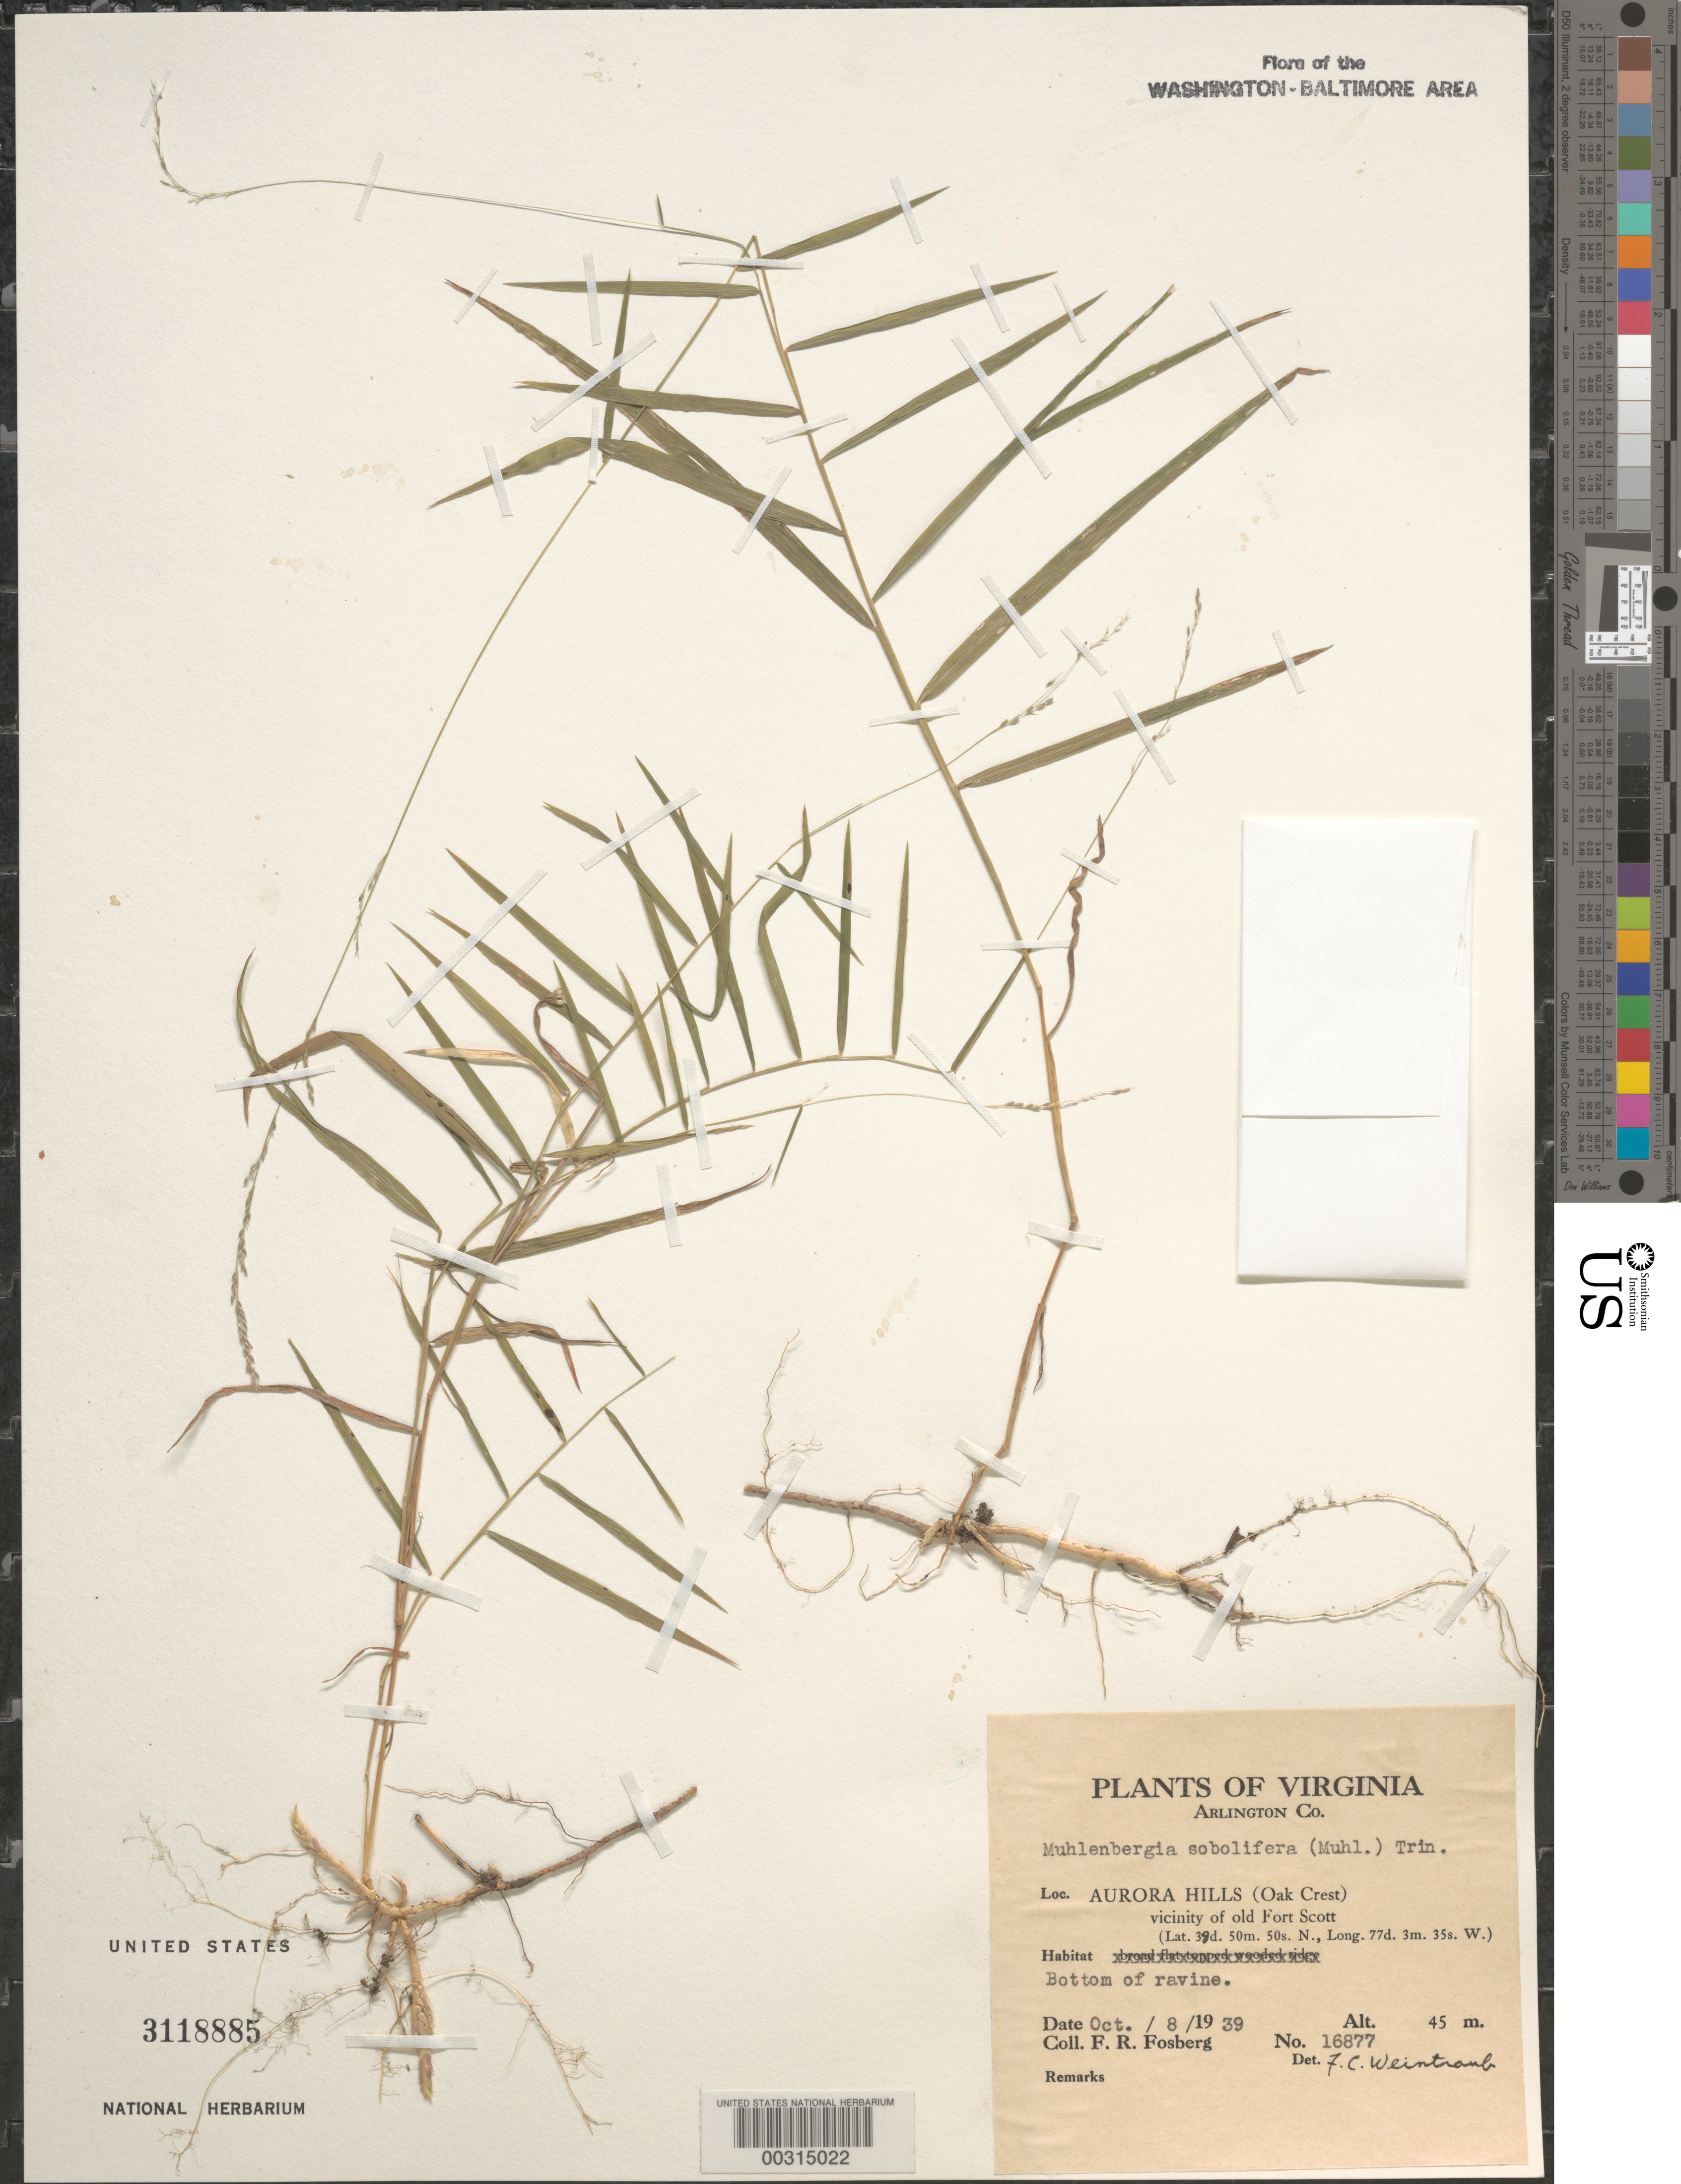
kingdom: Plantae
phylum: Tracheophyta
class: Liliopsida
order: Poales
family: Poaceae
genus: Muhlenbergia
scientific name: Muhlenbergia sobolifera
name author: (Muhl. ex Willd.) Trin.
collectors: F. R. Fosberg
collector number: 16877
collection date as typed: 08 Oct 1939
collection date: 1939-10-08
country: United States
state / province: Virginia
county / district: Arlington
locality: Aurora Hills, Oak Crest, Old Fort Scott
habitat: Bottom of ravine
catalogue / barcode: US 3118885